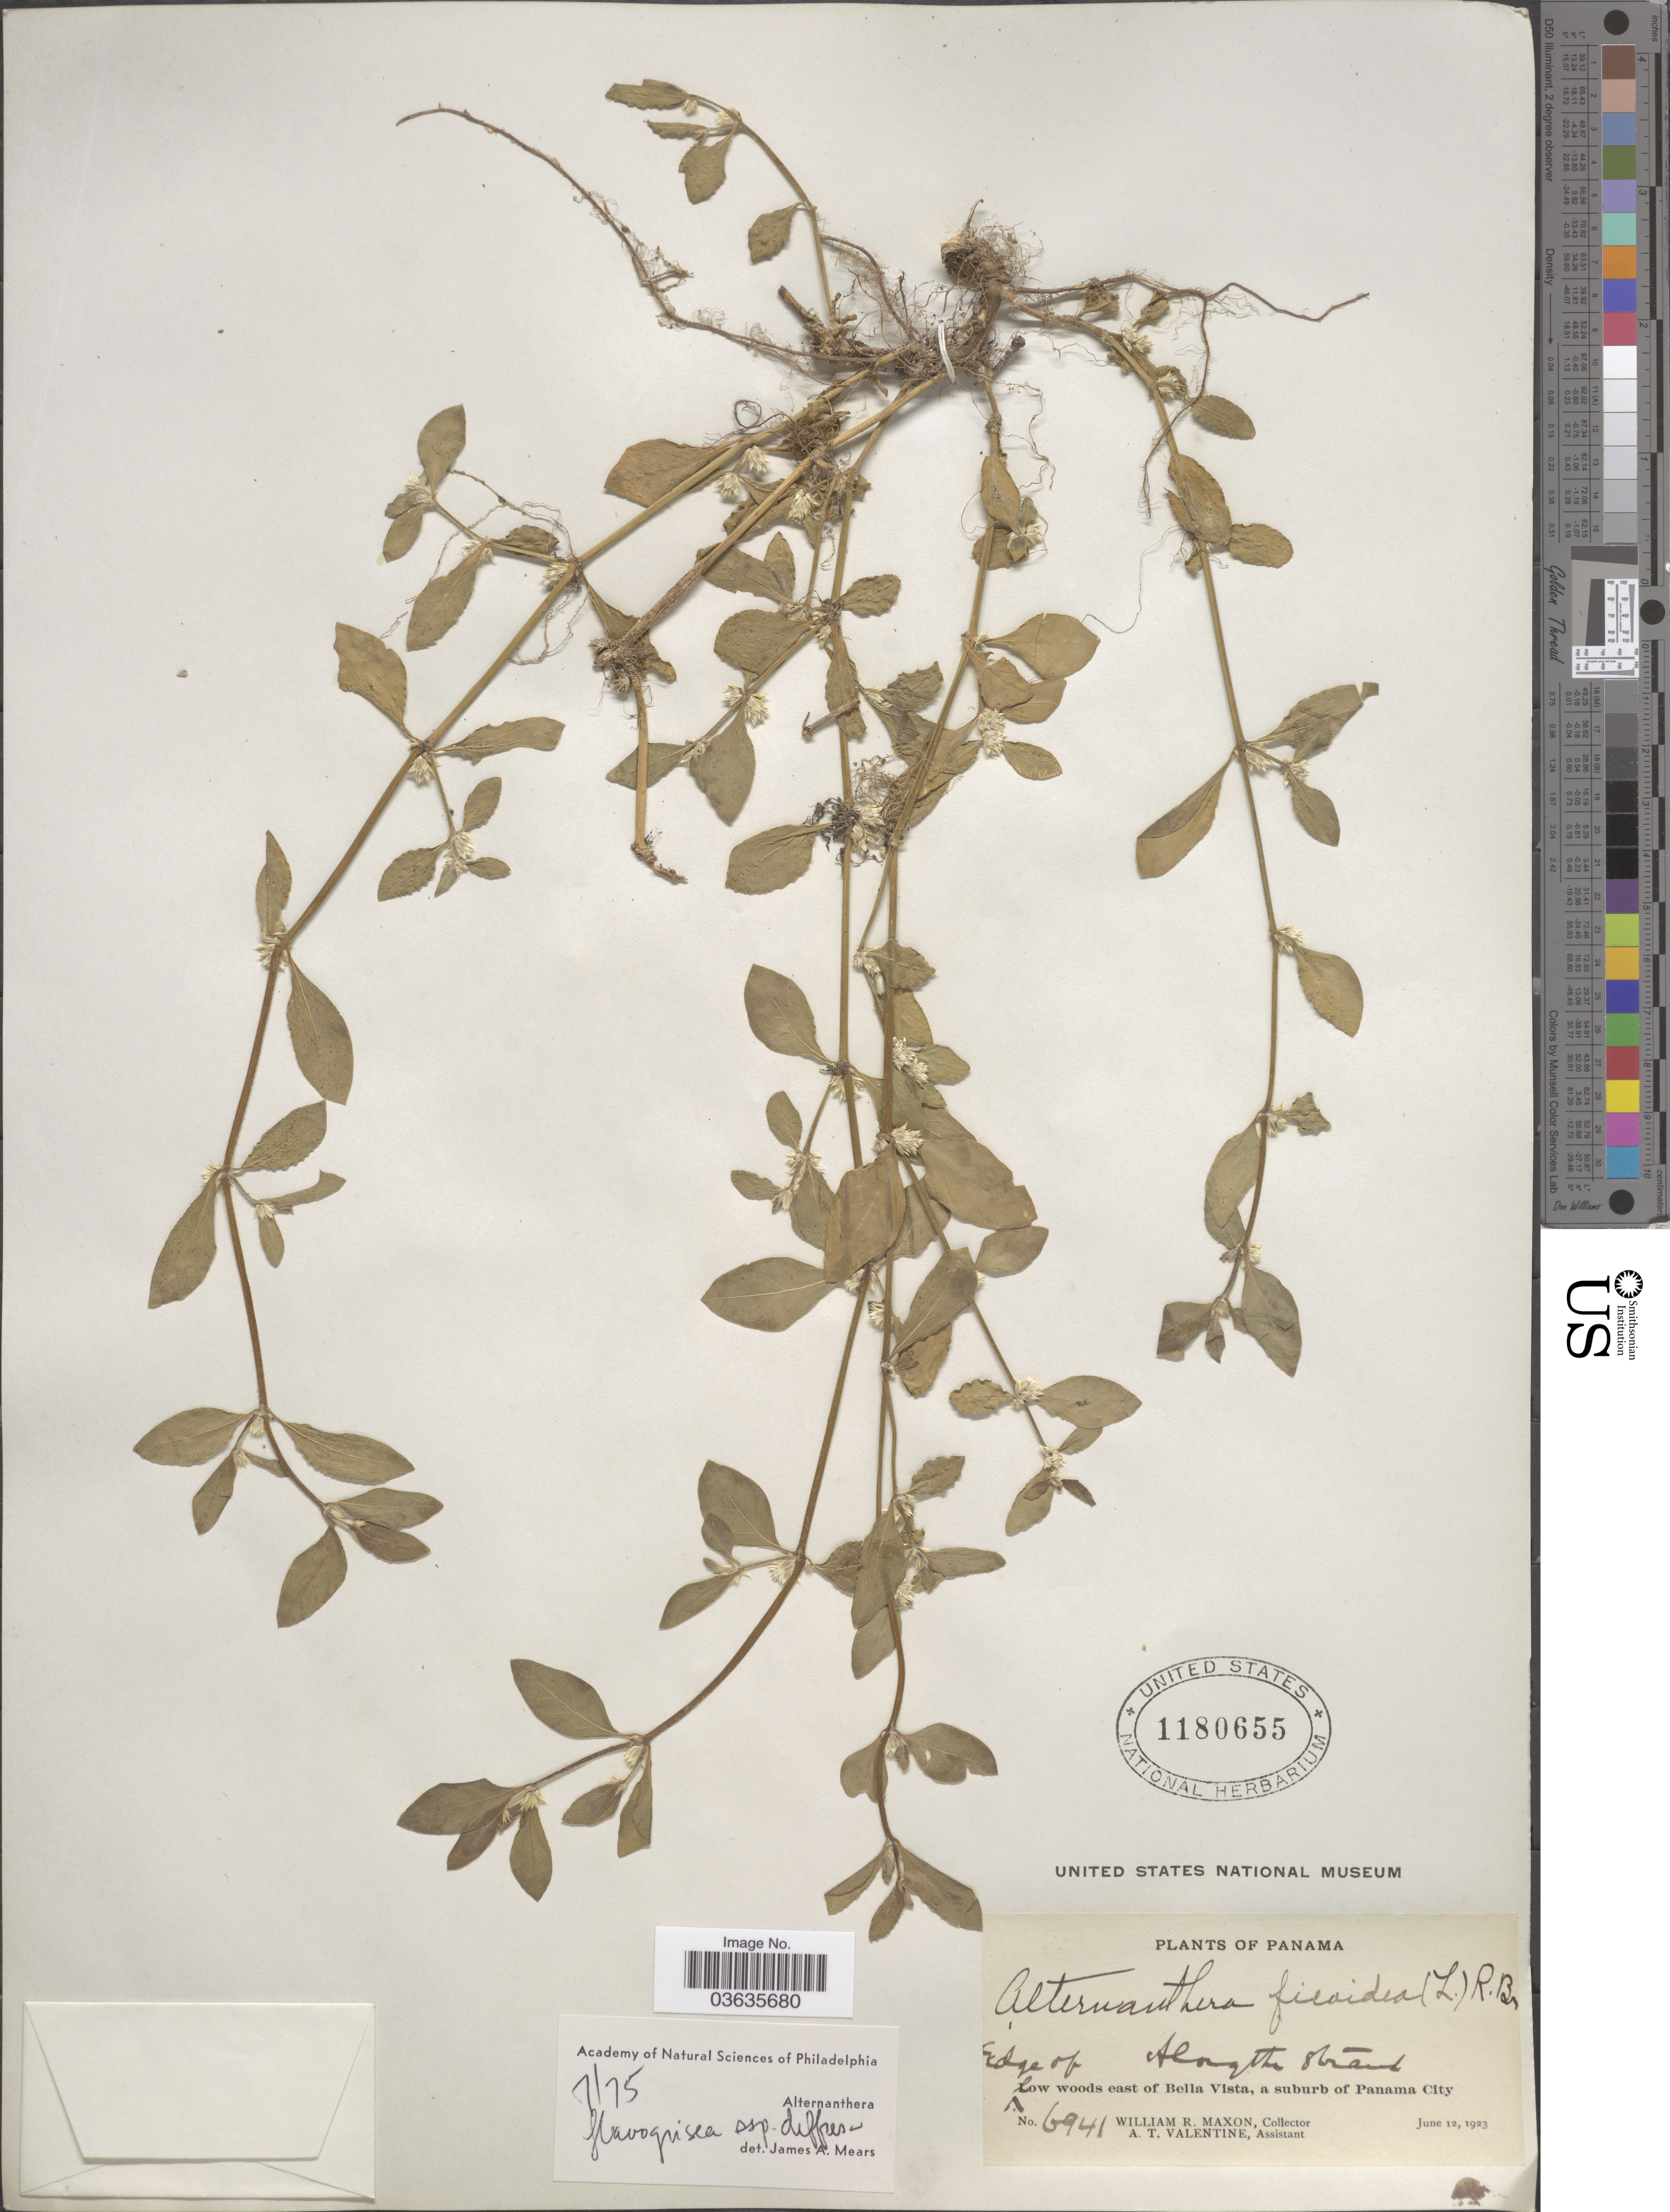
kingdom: Plantae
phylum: Tracheophyta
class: Magnoliopsida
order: Caryophyllales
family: Amaranthaceae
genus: Alternanthera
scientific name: Alternanthera flavogrisea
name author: Urb.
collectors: W. R. Maxon & A. Valentine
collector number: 6941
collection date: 1923-06-12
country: Panama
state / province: Panamá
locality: Low woods east of Bella Vista, a suburb of Panama City.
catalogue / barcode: US 1180655